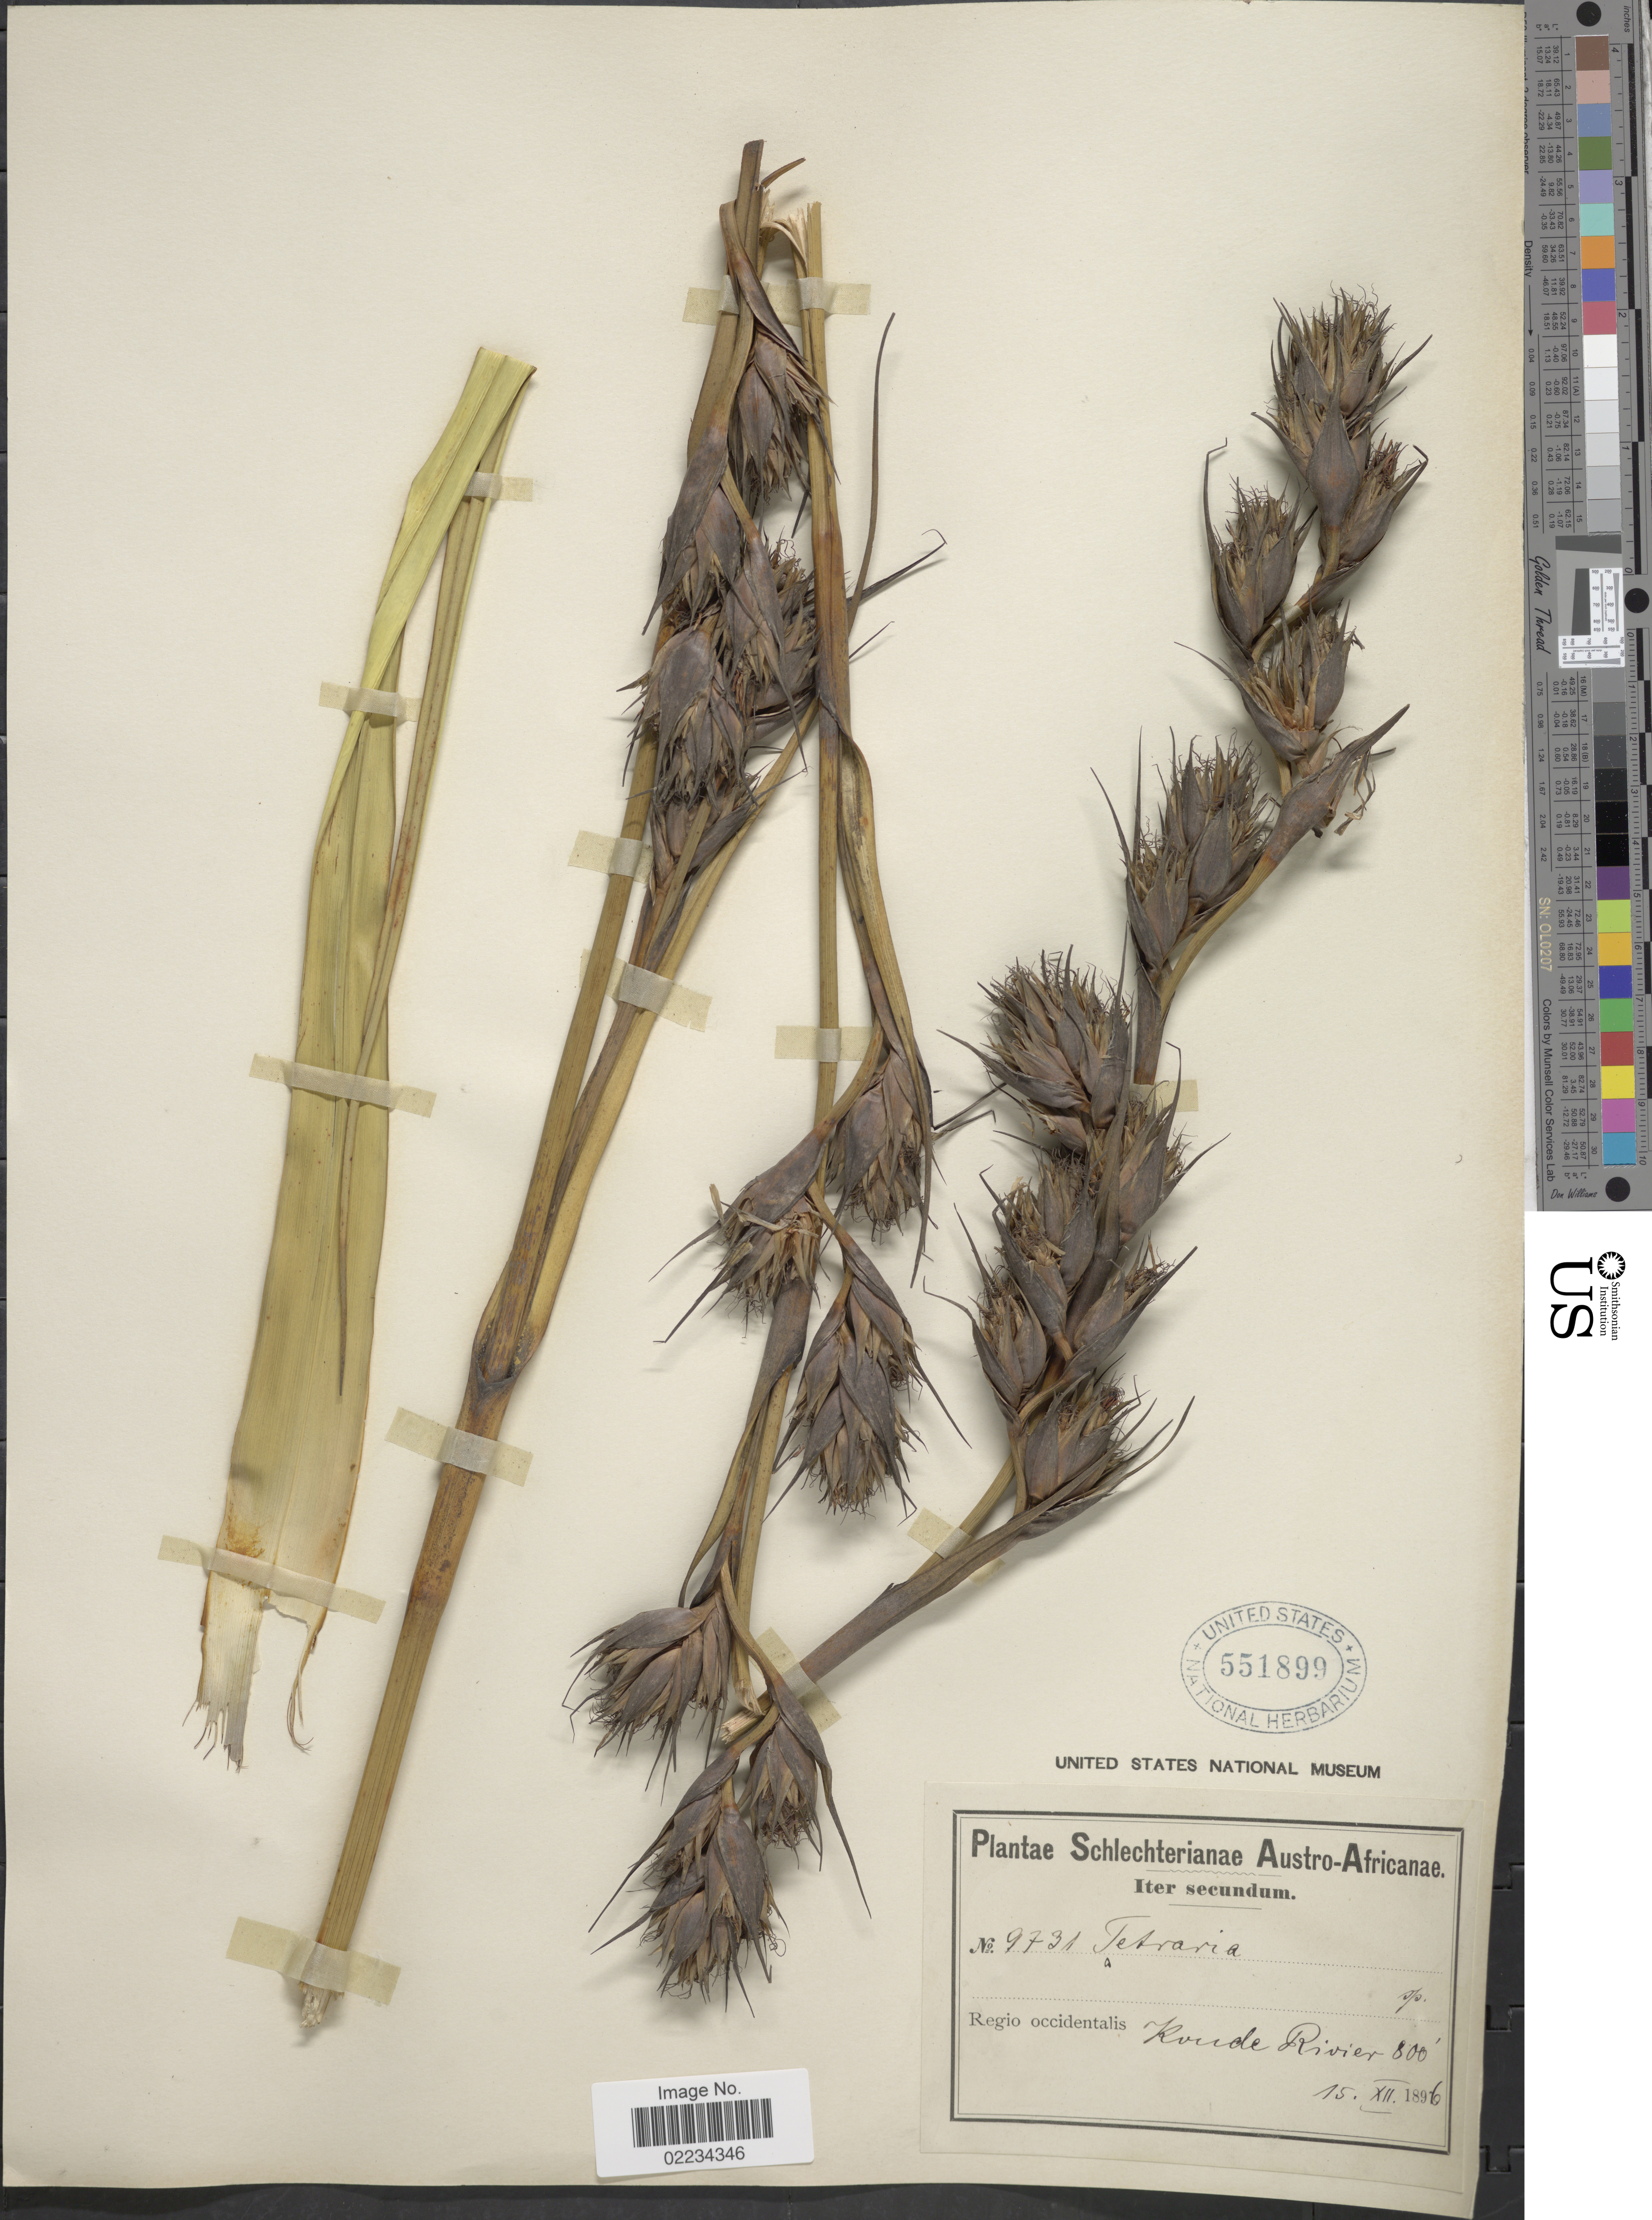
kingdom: Plantae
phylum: Tracheophyta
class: Liliopsida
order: Poales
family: Cyperaceae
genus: Tetraria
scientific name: Tetraria thermalis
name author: (L.) C.B. Clarke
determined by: Strong, Mark T., (BOT), Smithsonian Institution - National Museum of Natural History (UNITED STATES)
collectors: Schlechter, --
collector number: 9731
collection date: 1896-12-15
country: South Africa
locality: Austro-Africanae, Iter secundum, Regio occidentalis Koude Rivier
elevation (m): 244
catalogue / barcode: US 551899